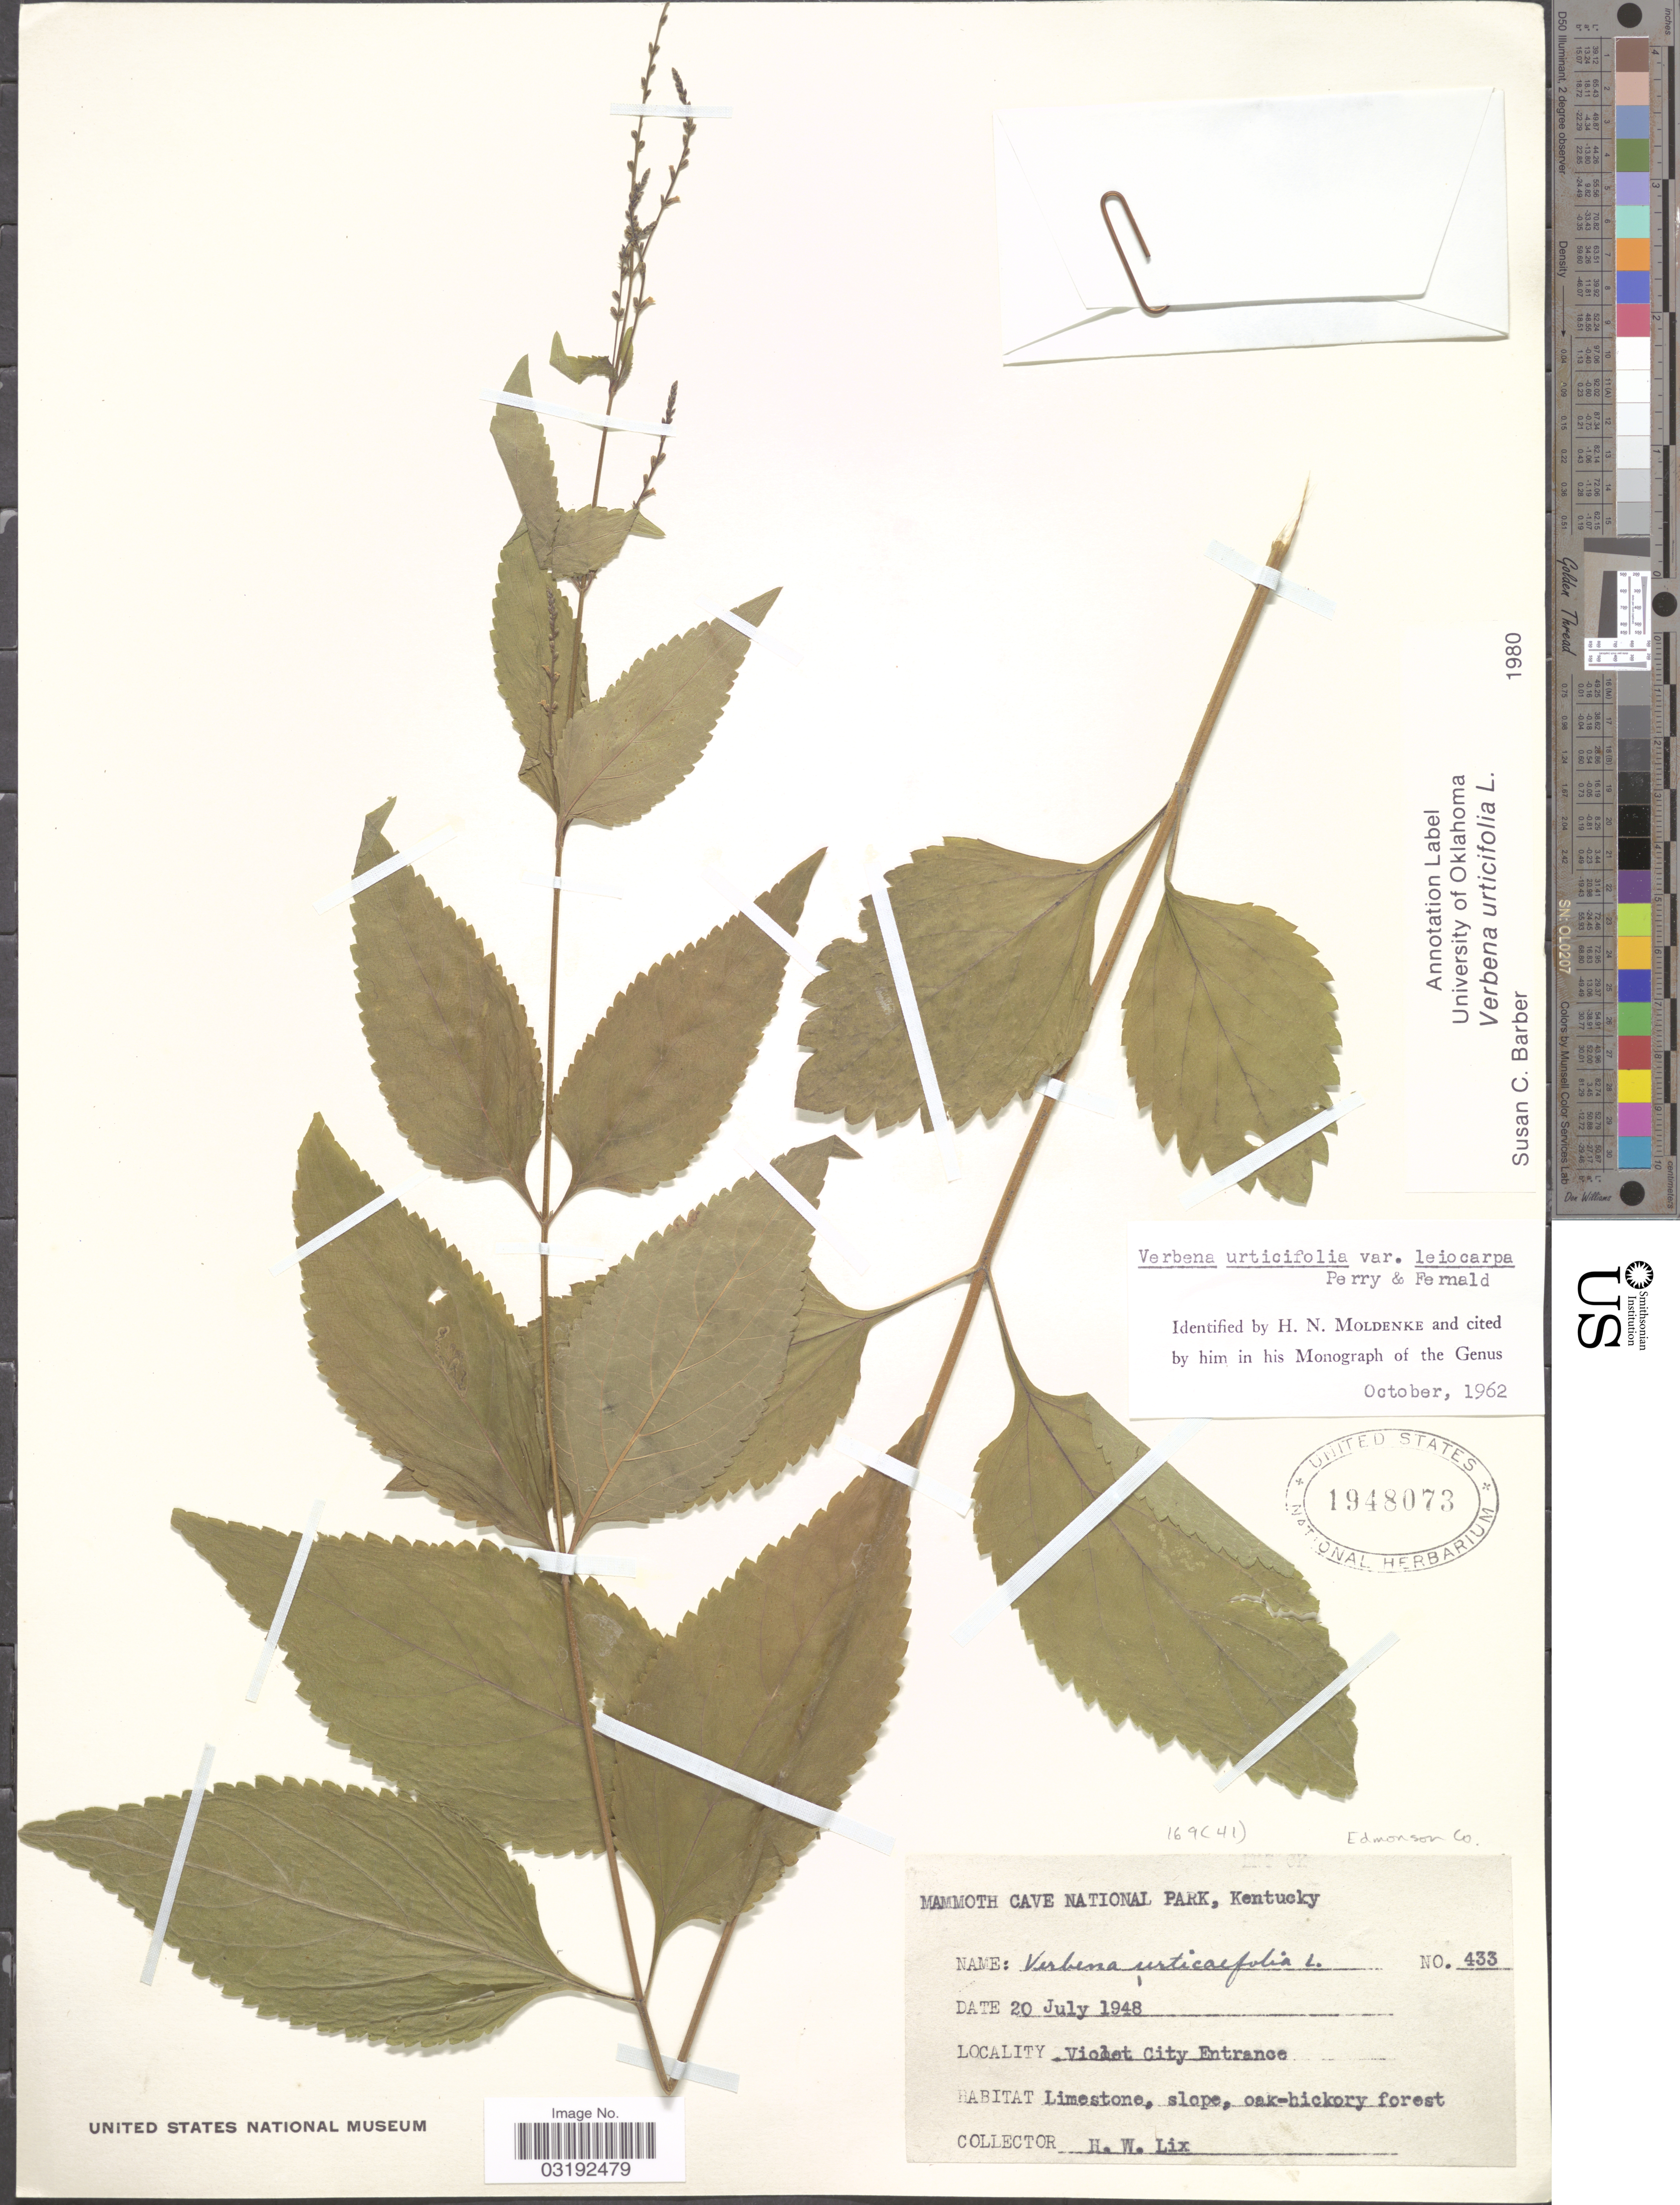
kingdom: Plantae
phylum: Tracheophyta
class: Magnoliopsida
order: Lamiales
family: Verbenaceae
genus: Verbena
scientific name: Verbena urticifolia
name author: L.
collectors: H. W. Lix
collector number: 433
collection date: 1948-07-20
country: United States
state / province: Kentucky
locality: Mammoth Cave National Park. Violet City Entrance.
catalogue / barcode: US 1948073